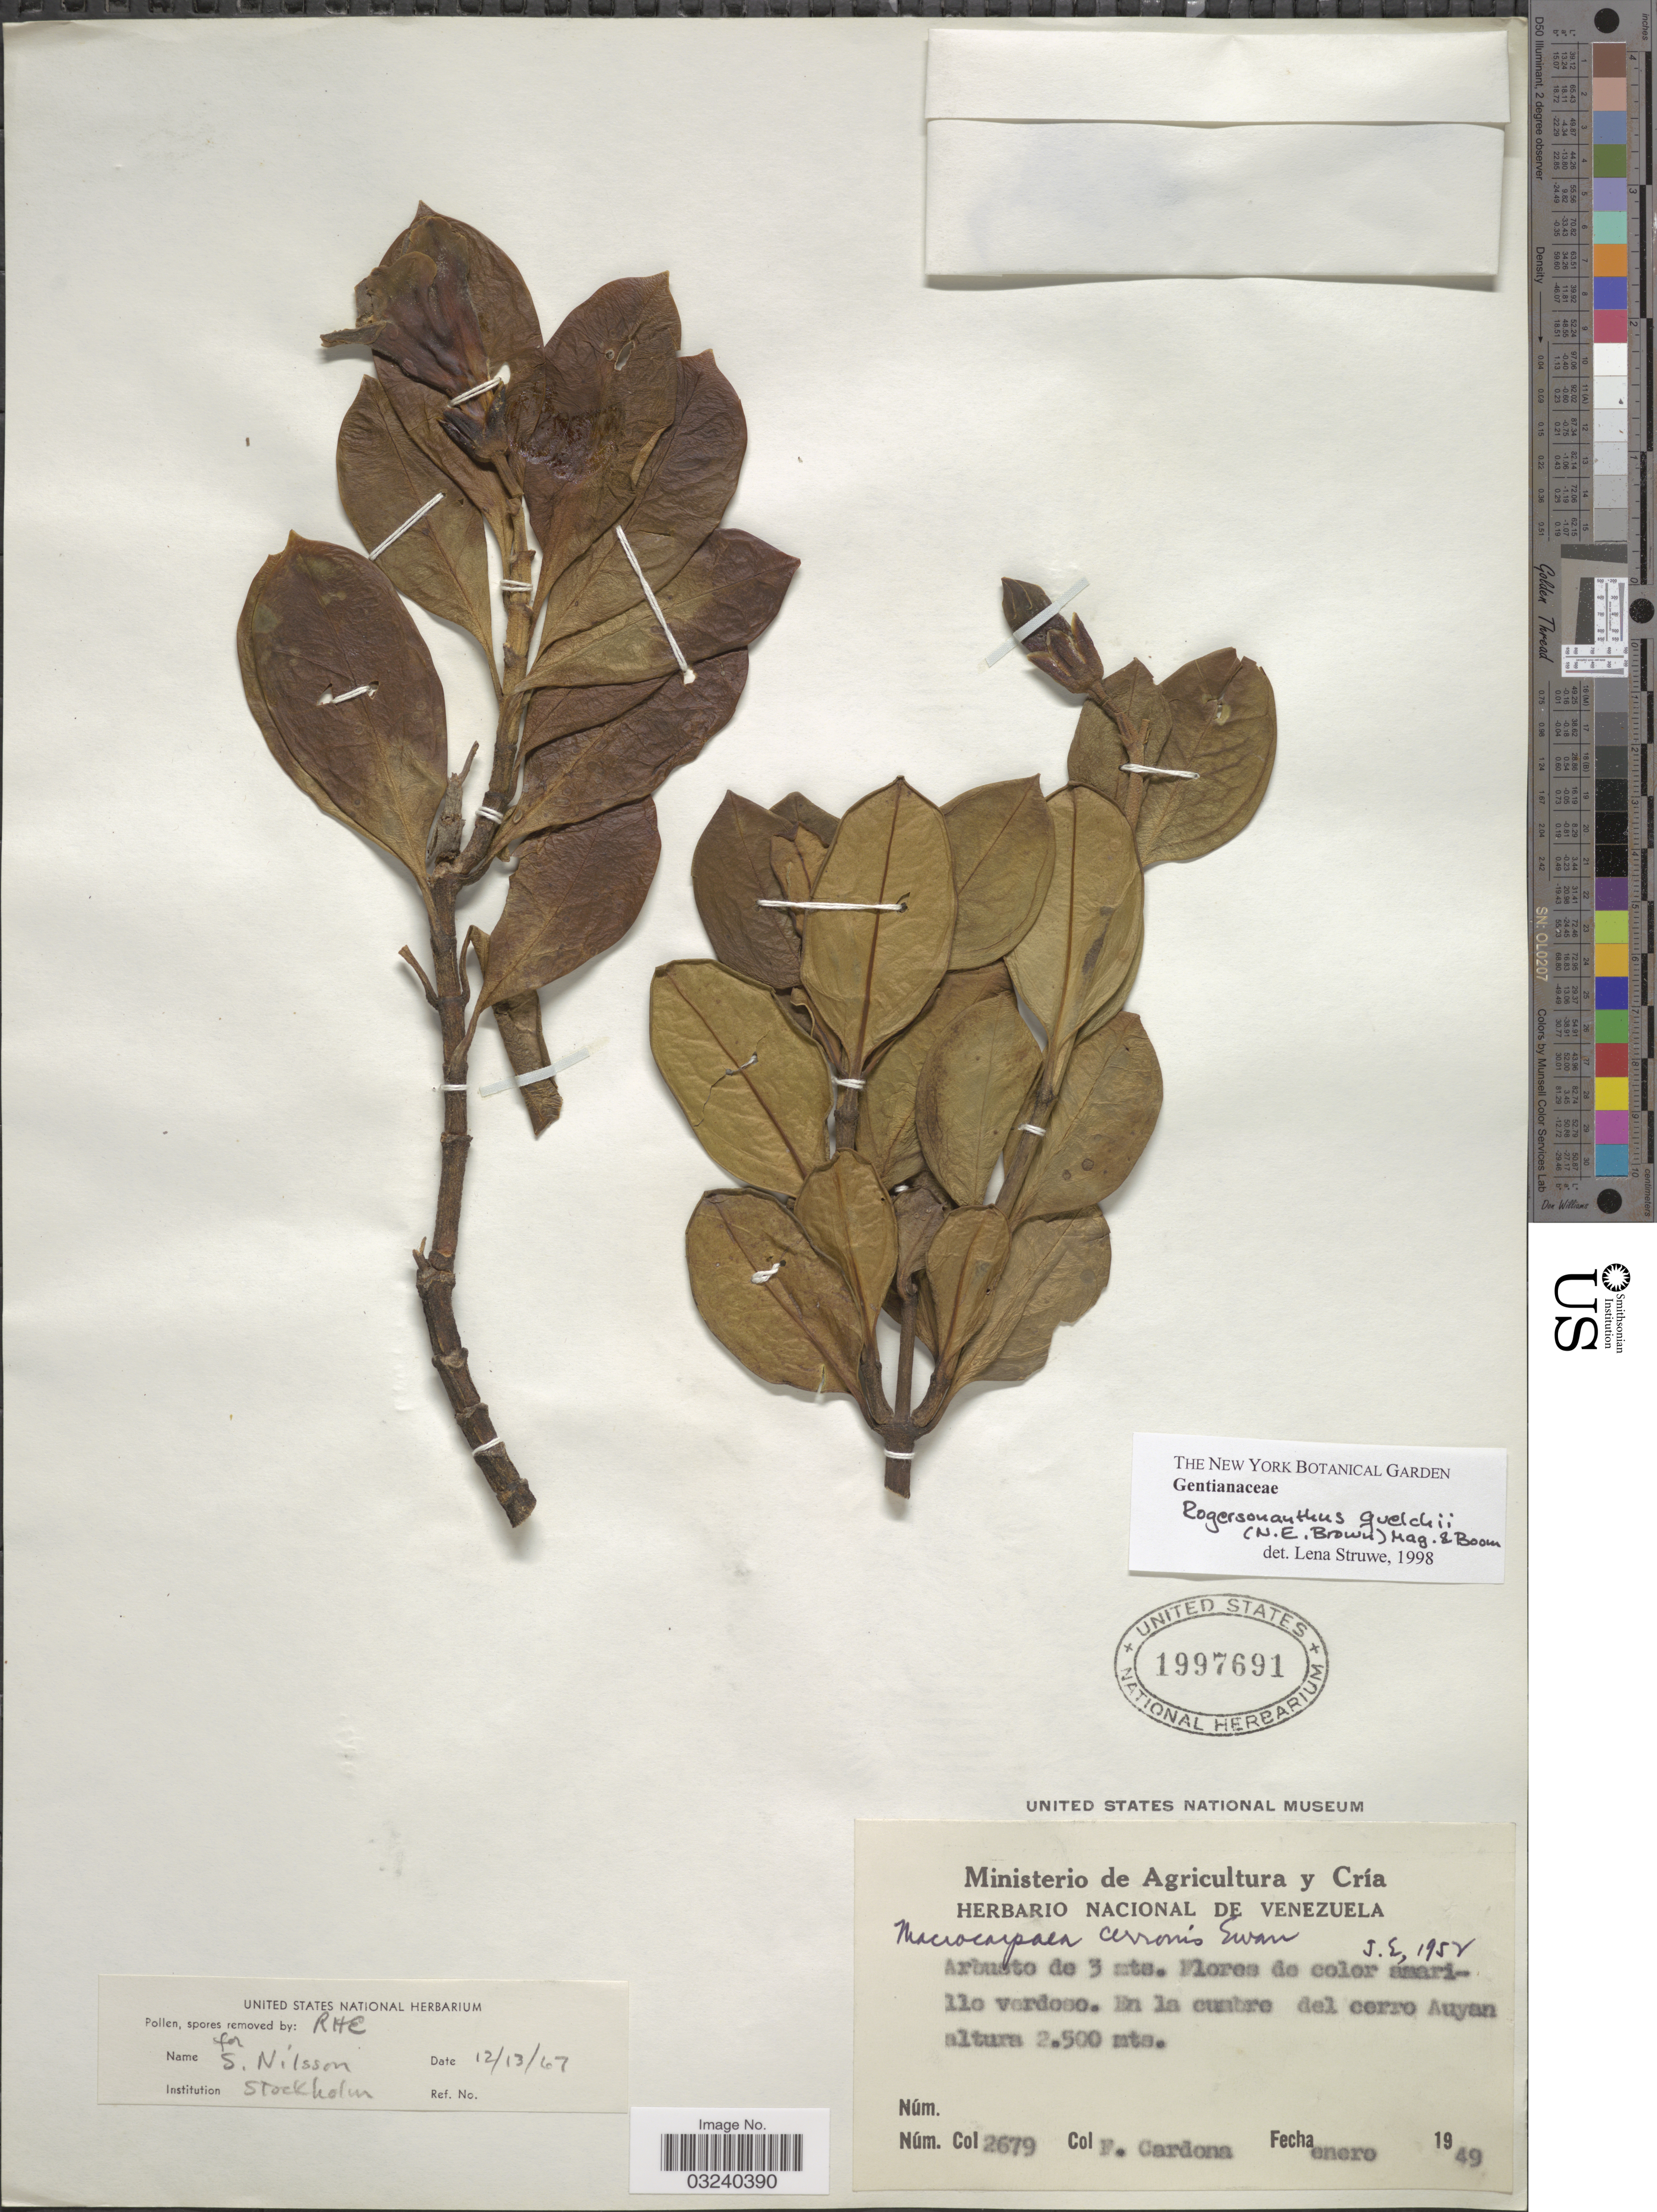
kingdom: Plantae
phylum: Tracheophyta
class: Magnoliopsida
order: Gentianales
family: Gentianaceae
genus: Rogersonanthus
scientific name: Rogersonanthus quelchii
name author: (N.E. Br.) Maguire & B.M. Boom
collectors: F. Cardona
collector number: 2679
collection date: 1949-01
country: Venezuela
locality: En la cumbre del cerro Auyan.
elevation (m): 2500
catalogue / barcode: US 1997691